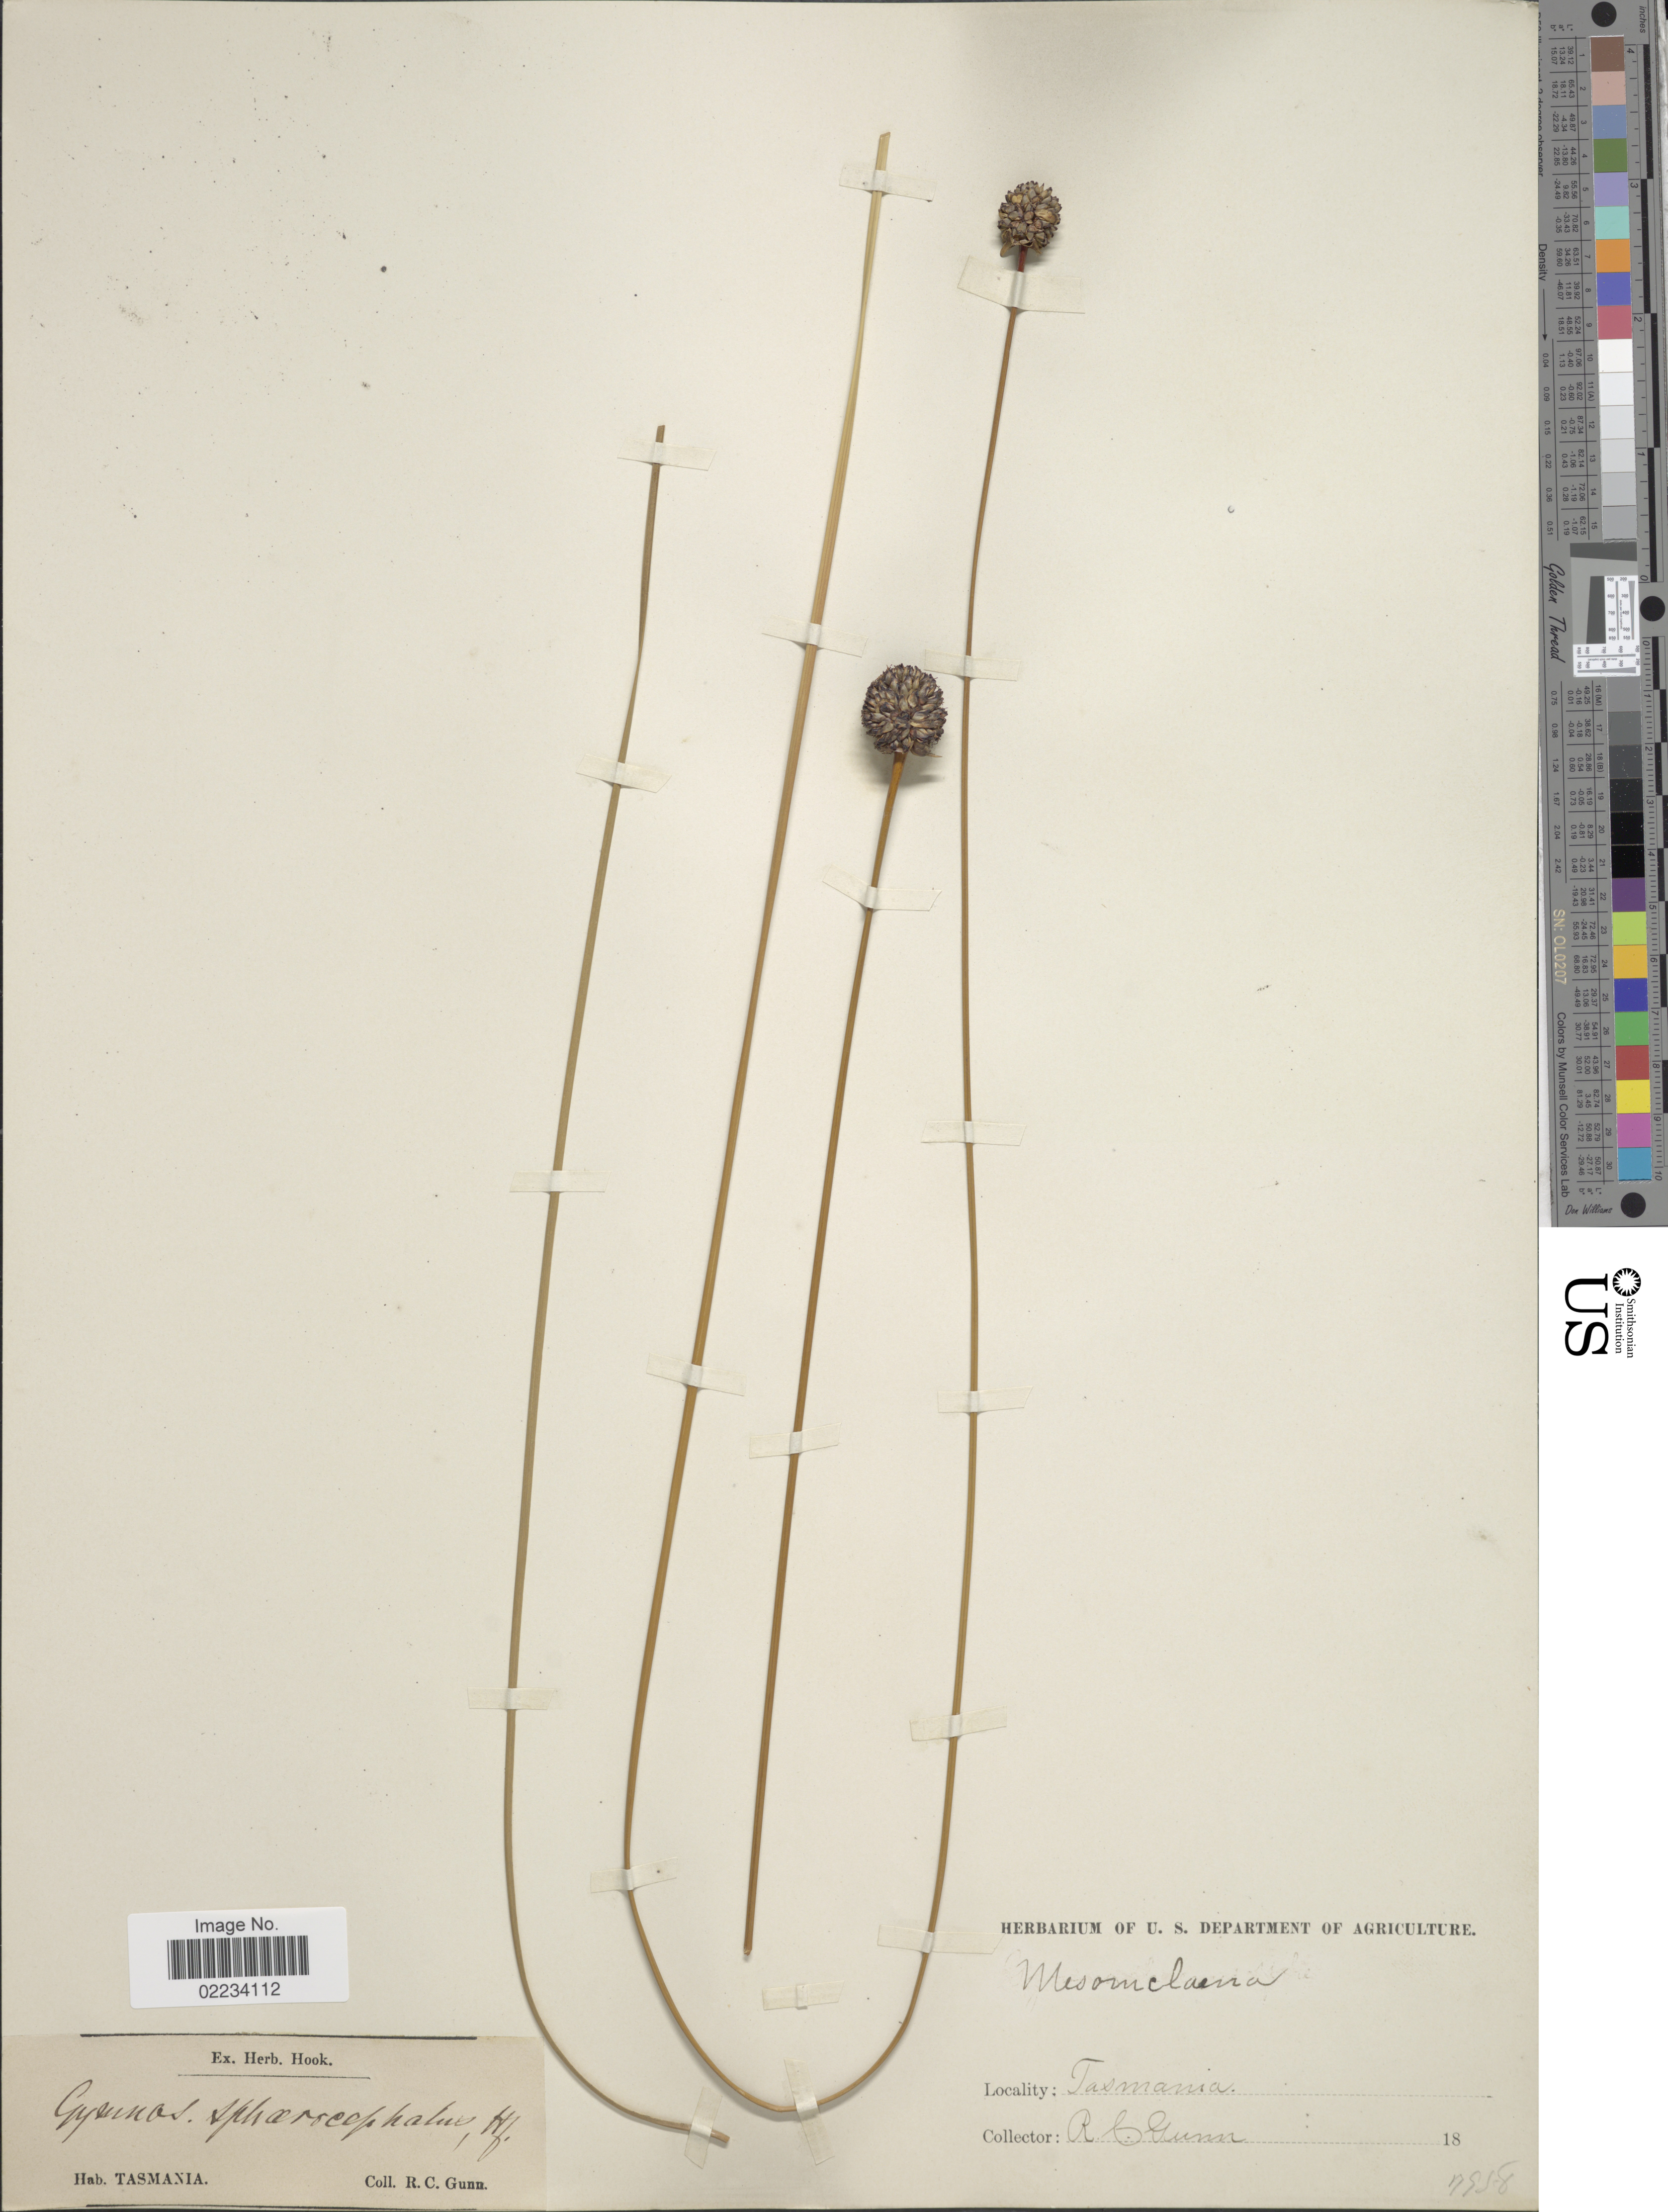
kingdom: Plantae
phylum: Tracheophyta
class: Liliopsida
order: Poales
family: Cyperaceae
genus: Gymnoschoenus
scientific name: Gymnoschoenus sphaerocephalus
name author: (R. Br.) Hook. f.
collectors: R. Gunn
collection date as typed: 18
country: Australia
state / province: Tasmania